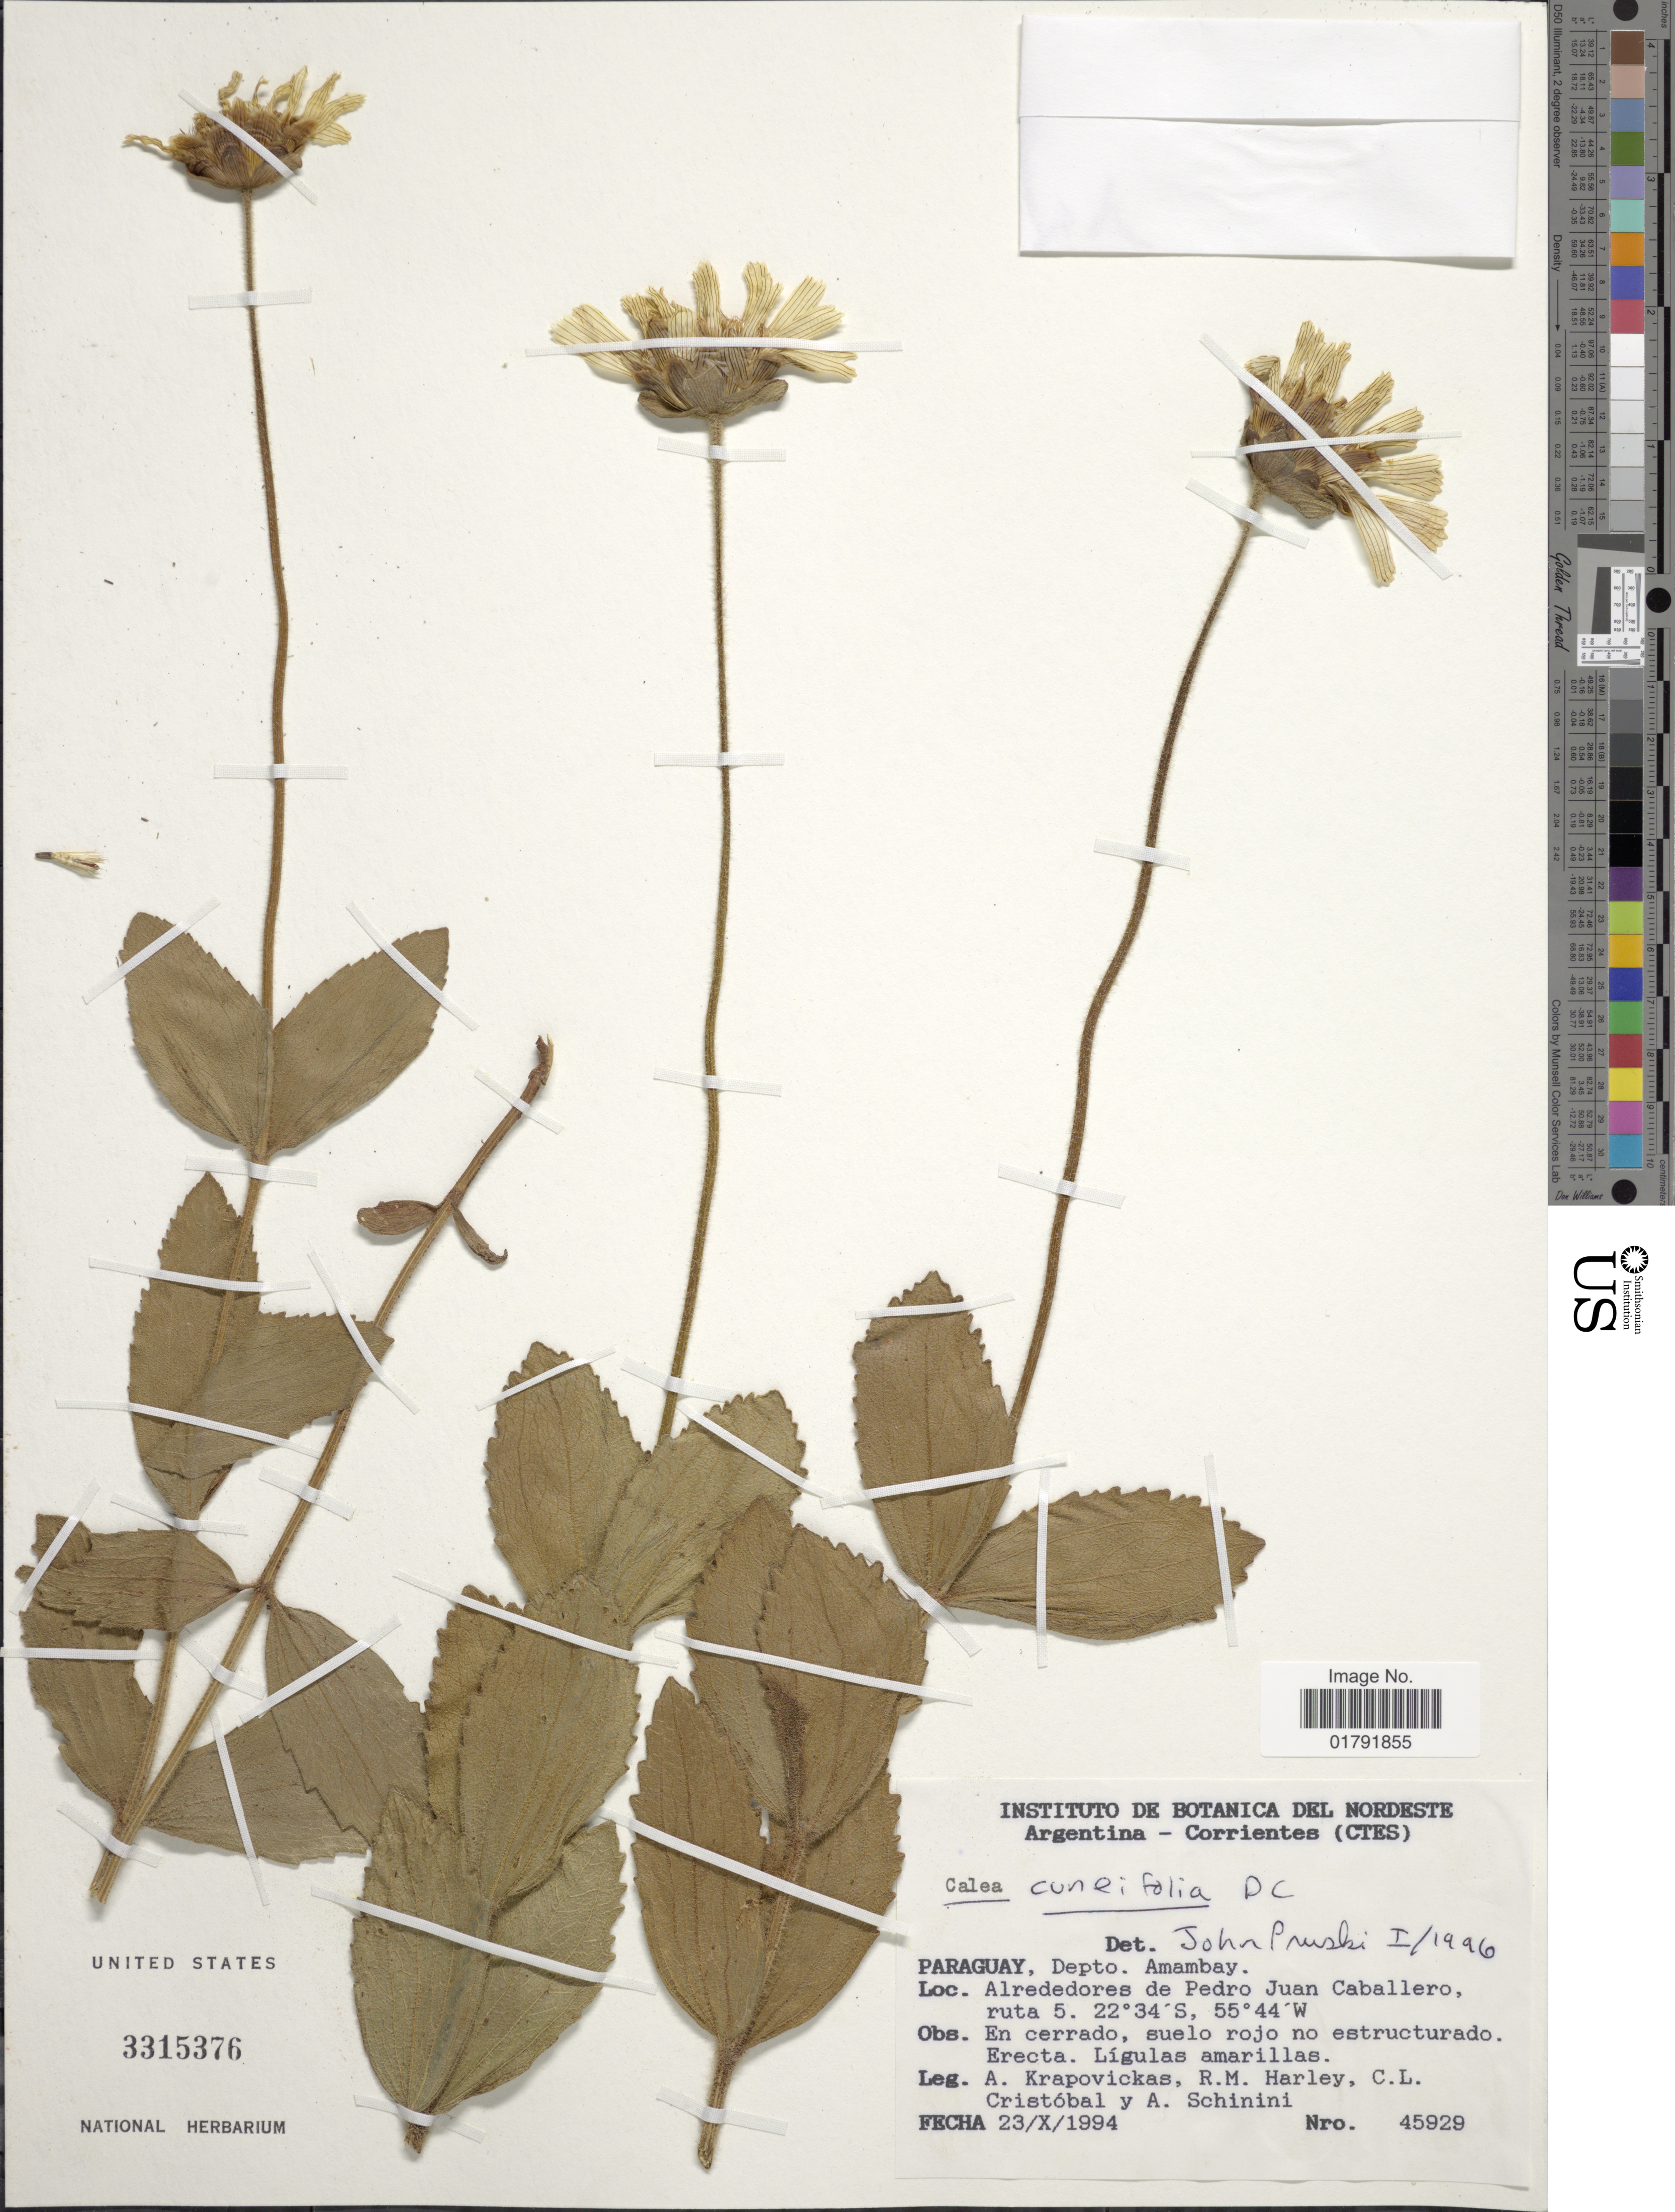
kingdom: Plantae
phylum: Tracheophyta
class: Magnoliopsida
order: Asterales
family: Asteraceae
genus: Calea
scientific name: Calea formosa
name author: Chodat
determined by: Bueno, Vinicius Resende, (ICN), Universidade Federal do Rio Grande do Sul (BRAZIL)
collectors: A. Krapovickas, R. M. Harley, C. L. Cristóbal & A. Schinini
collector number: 45929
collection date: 1994-10-23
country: Paraguay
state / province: Amambay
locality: Alrededores de Pedro Juan Caballero, ruta 5, en cerrado, suelo rojo no estructurado.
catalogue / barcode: US 3315376